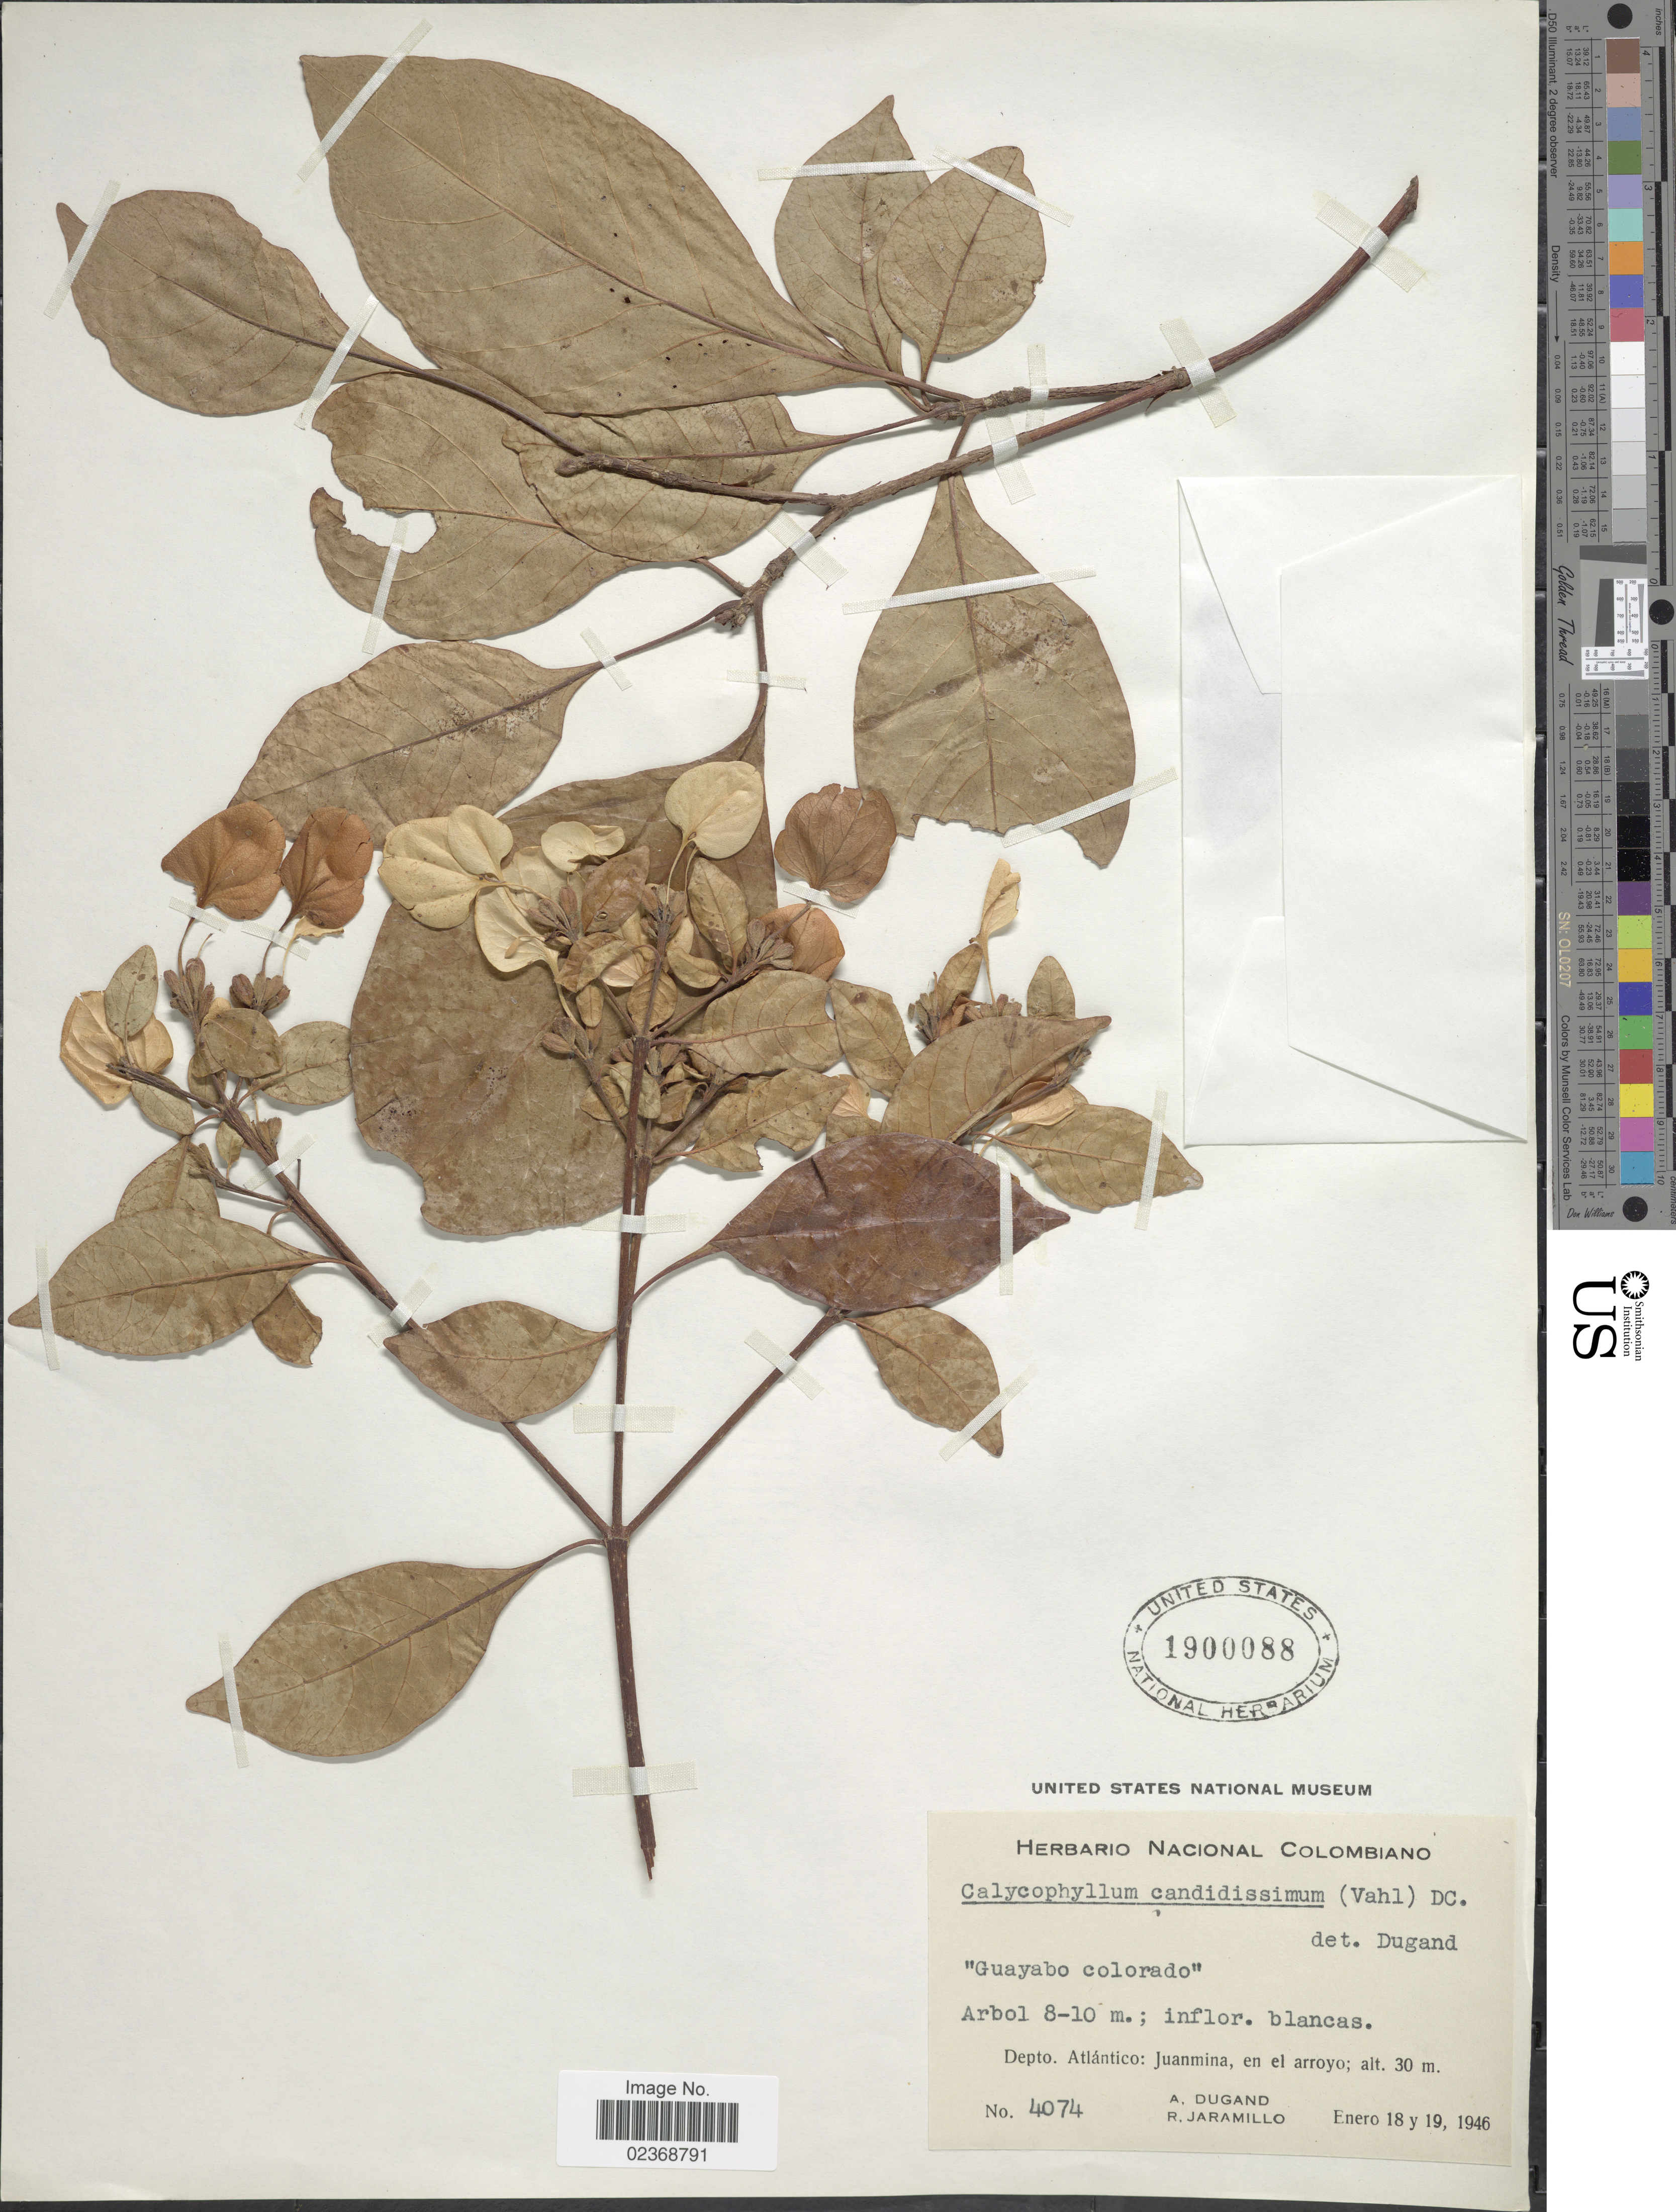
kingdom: Plantae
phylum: Tracheophyta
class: Magnoliopsida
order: Gentianales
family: Rubiaceae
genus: Calycophyllum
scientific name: Calycophyllum candidissimum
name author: (Vahl) DC.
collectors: A. Dugand & R. Jaramillo M.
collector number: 4074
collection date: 1946-01-18/1946-01-19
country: Colombia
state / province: Atlántico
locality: Juanmina, en el arroyo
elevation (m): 30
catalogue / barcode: US 1900088